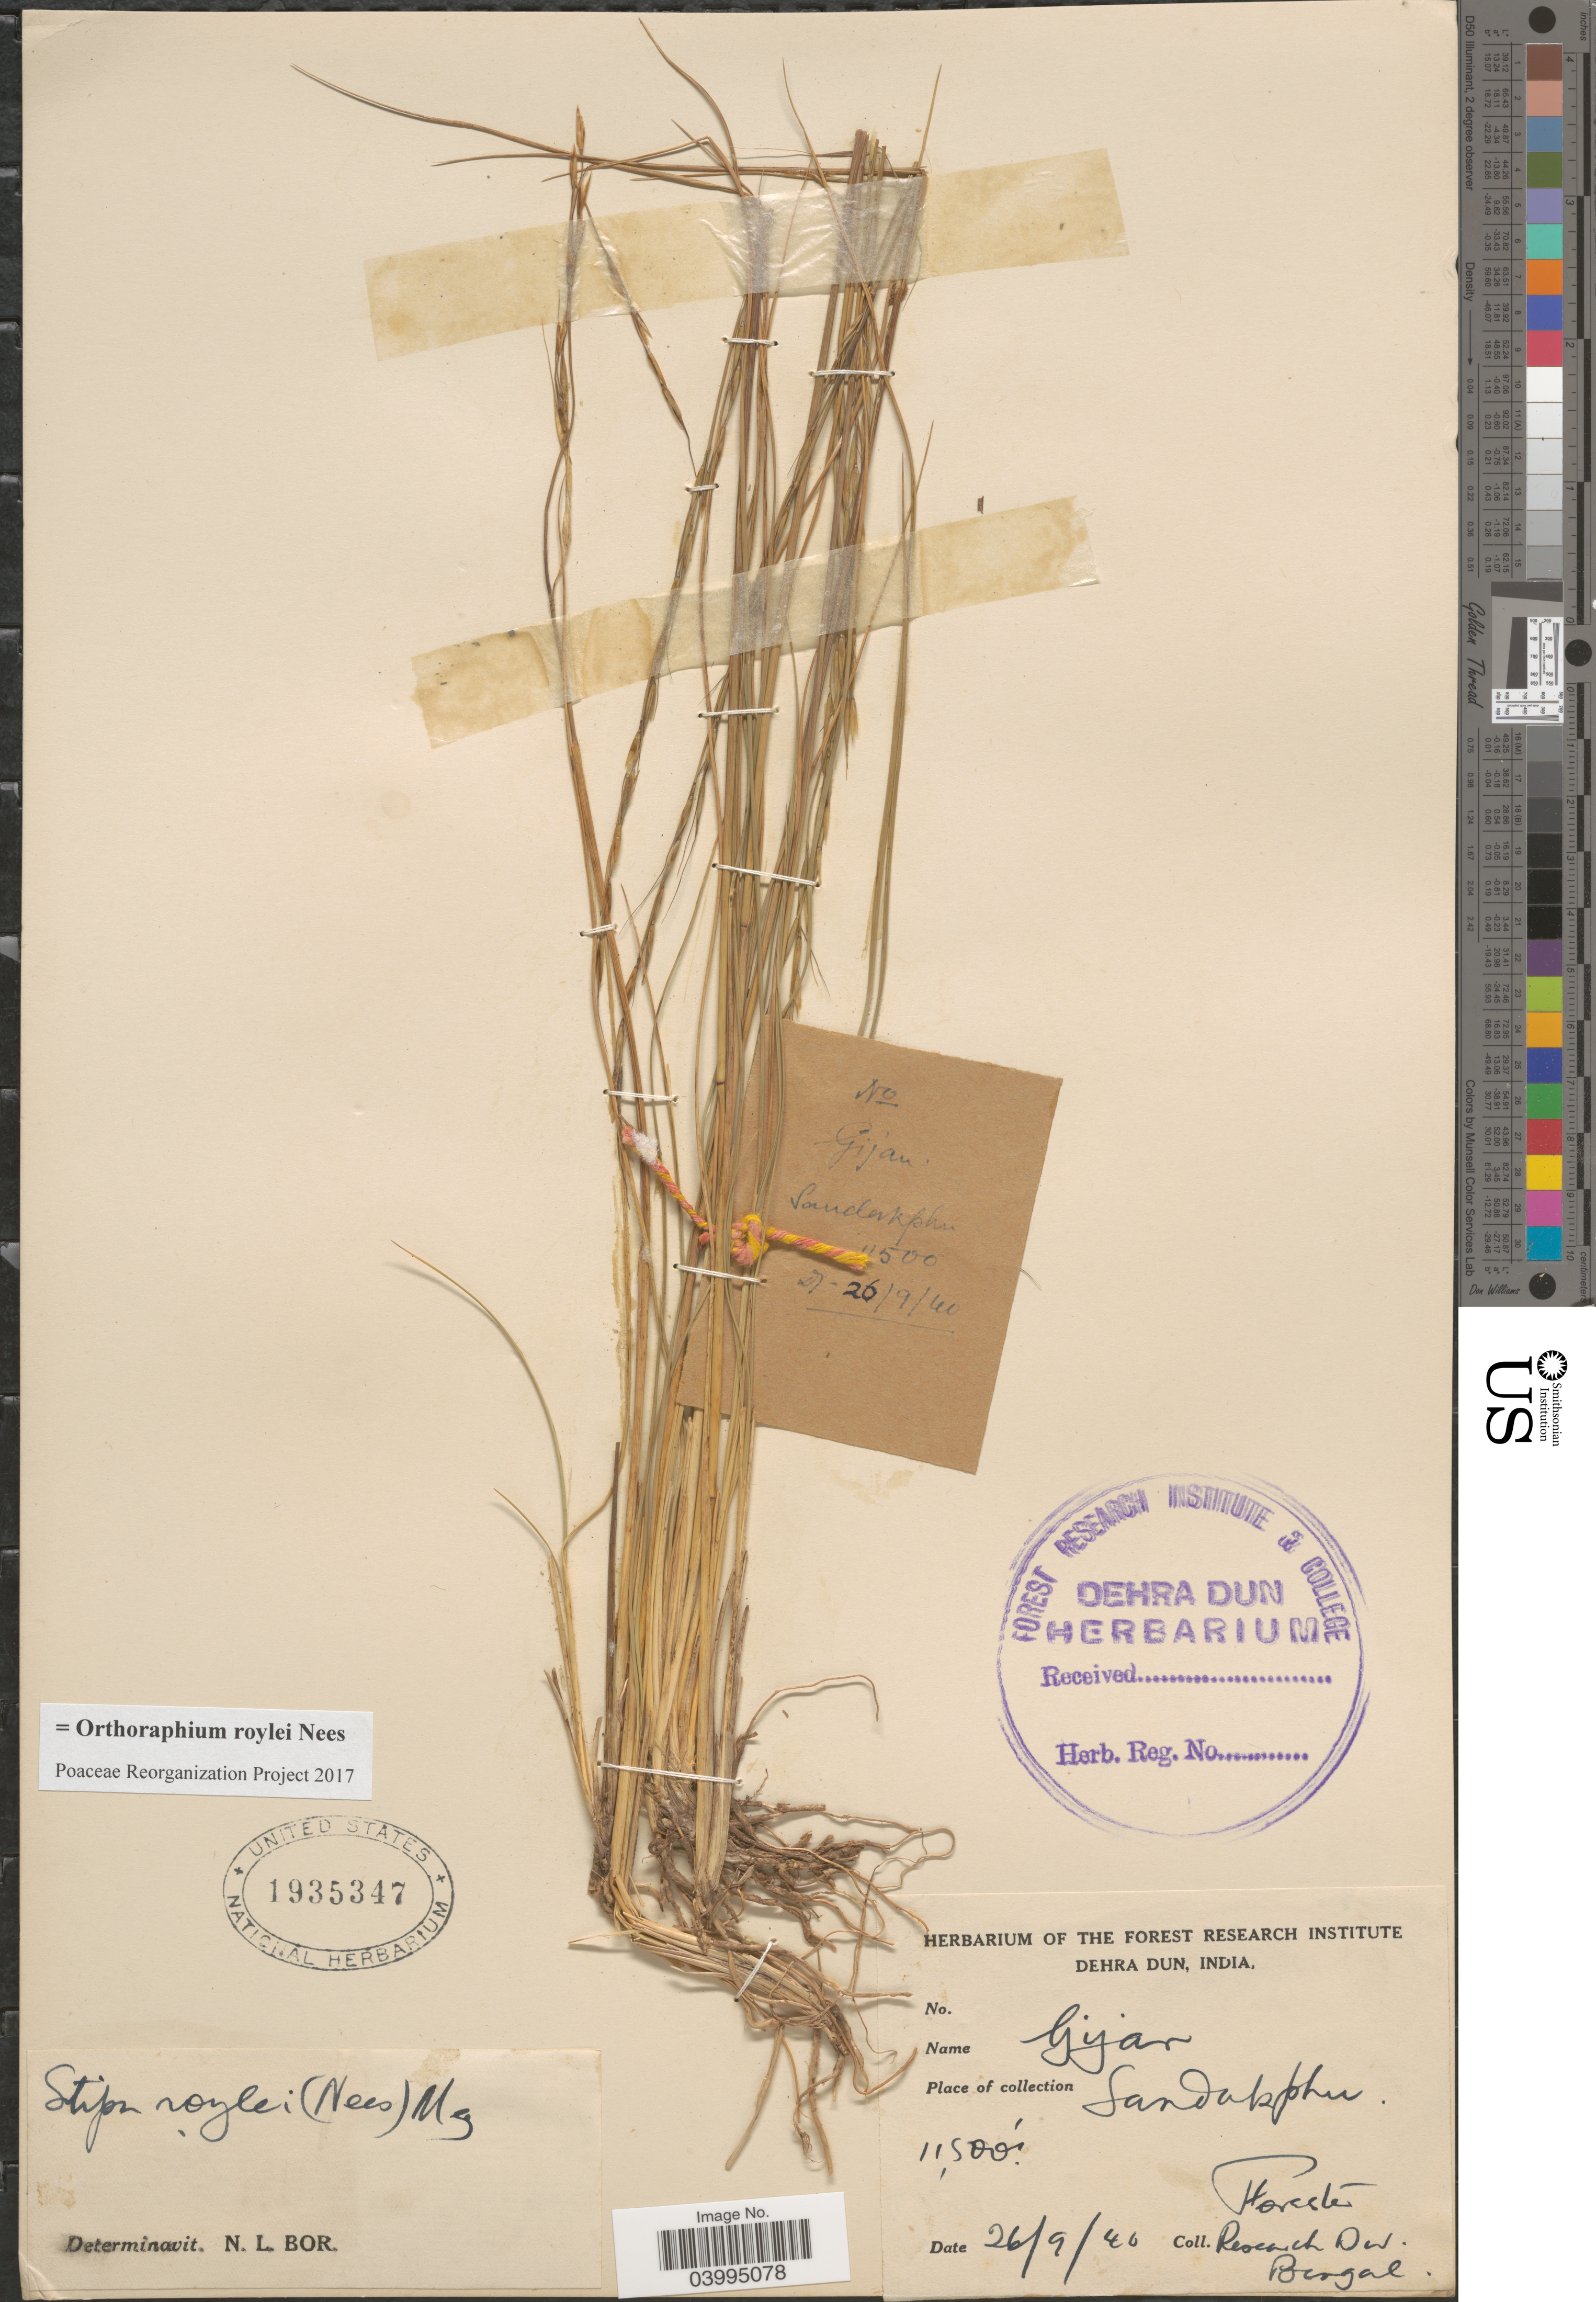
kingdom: Plantae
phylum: Tracheophyta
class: Liliopsida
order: Poales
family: Poaceae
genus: Orthoraphium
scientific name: Orthoraphium roylei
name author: Nees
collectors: Forest Research Division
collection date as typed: Transcribed d/m/y: 26/9/46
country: India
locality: Dehra Dun. Sandakphu.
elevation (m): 3505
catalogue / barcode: US 1935347